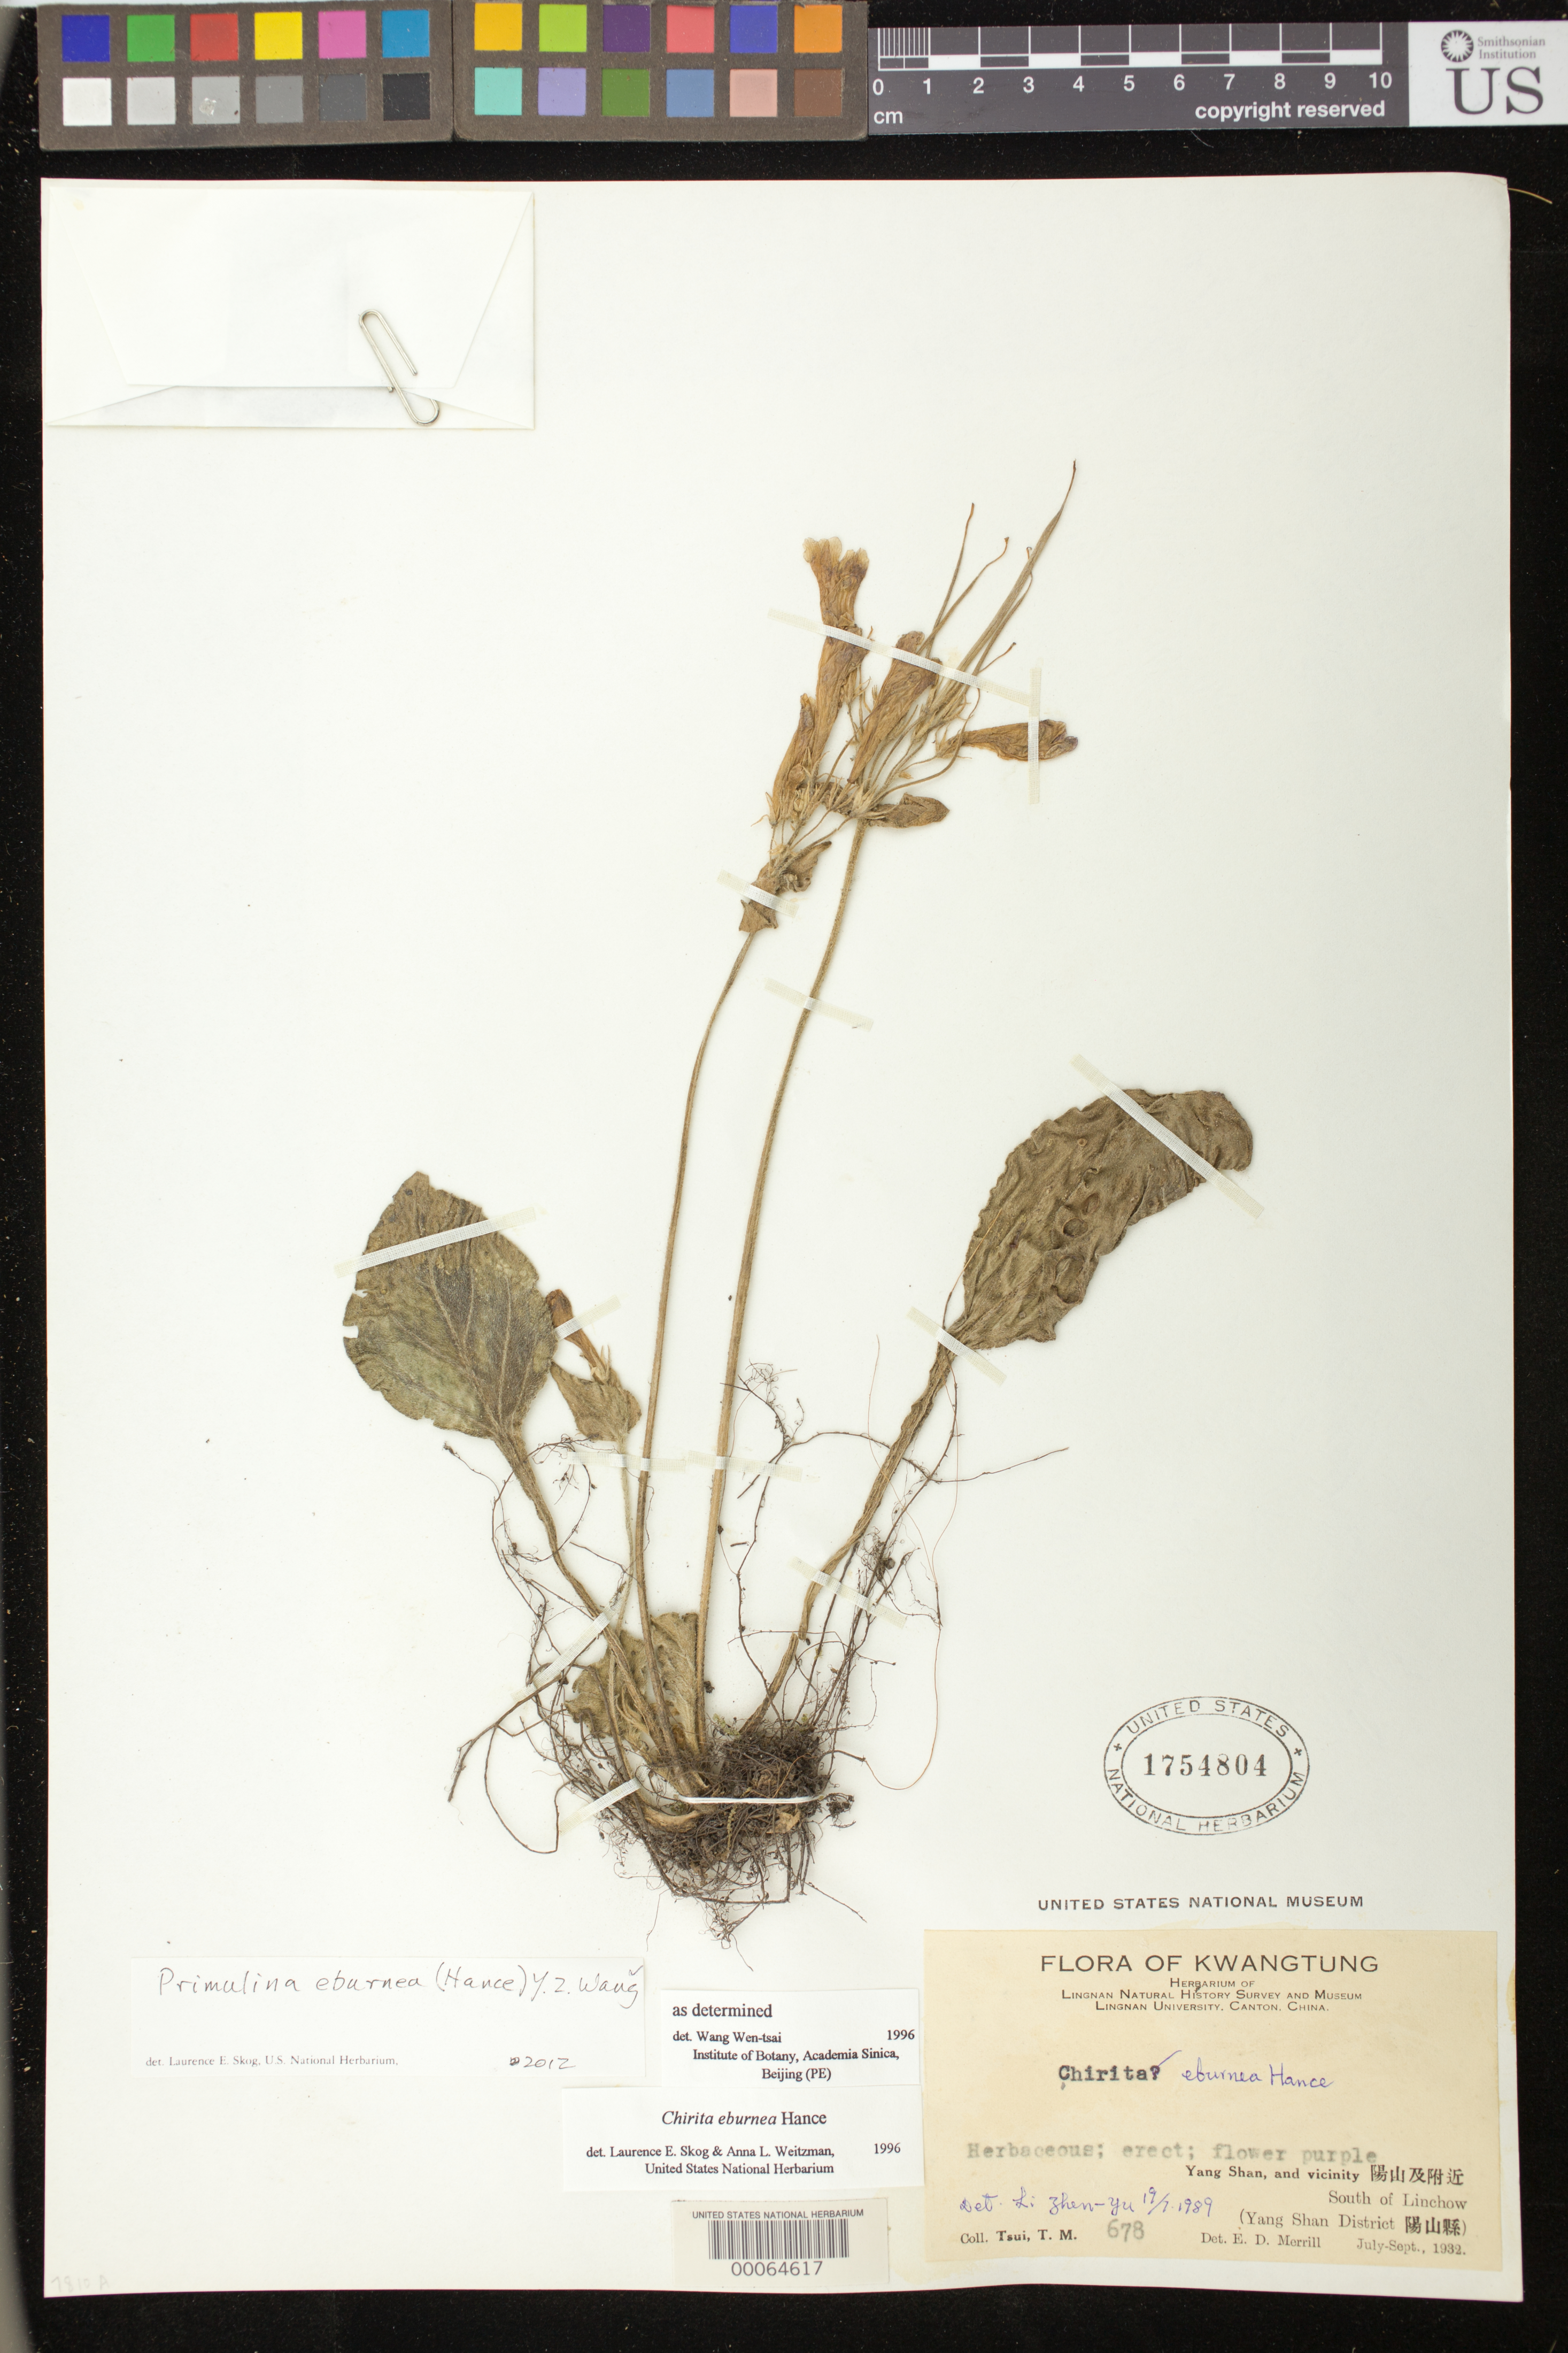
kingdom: Plantae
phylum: Tracheophyta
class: Magnoliopsida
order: Lamiales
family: Gesneriaceae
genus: Primulina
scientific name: Primulina eburnea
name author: (Hance) Y.Z. Wang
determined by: Skog, Laurence E.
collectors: T. Tsui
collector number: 678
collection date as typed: Jul-Sep 1932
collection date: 1932-07/1932-09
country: China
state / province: Guangdong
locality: Yang shan dist., Yang shan and vicinity, s of linchow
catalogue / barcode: US 1754804